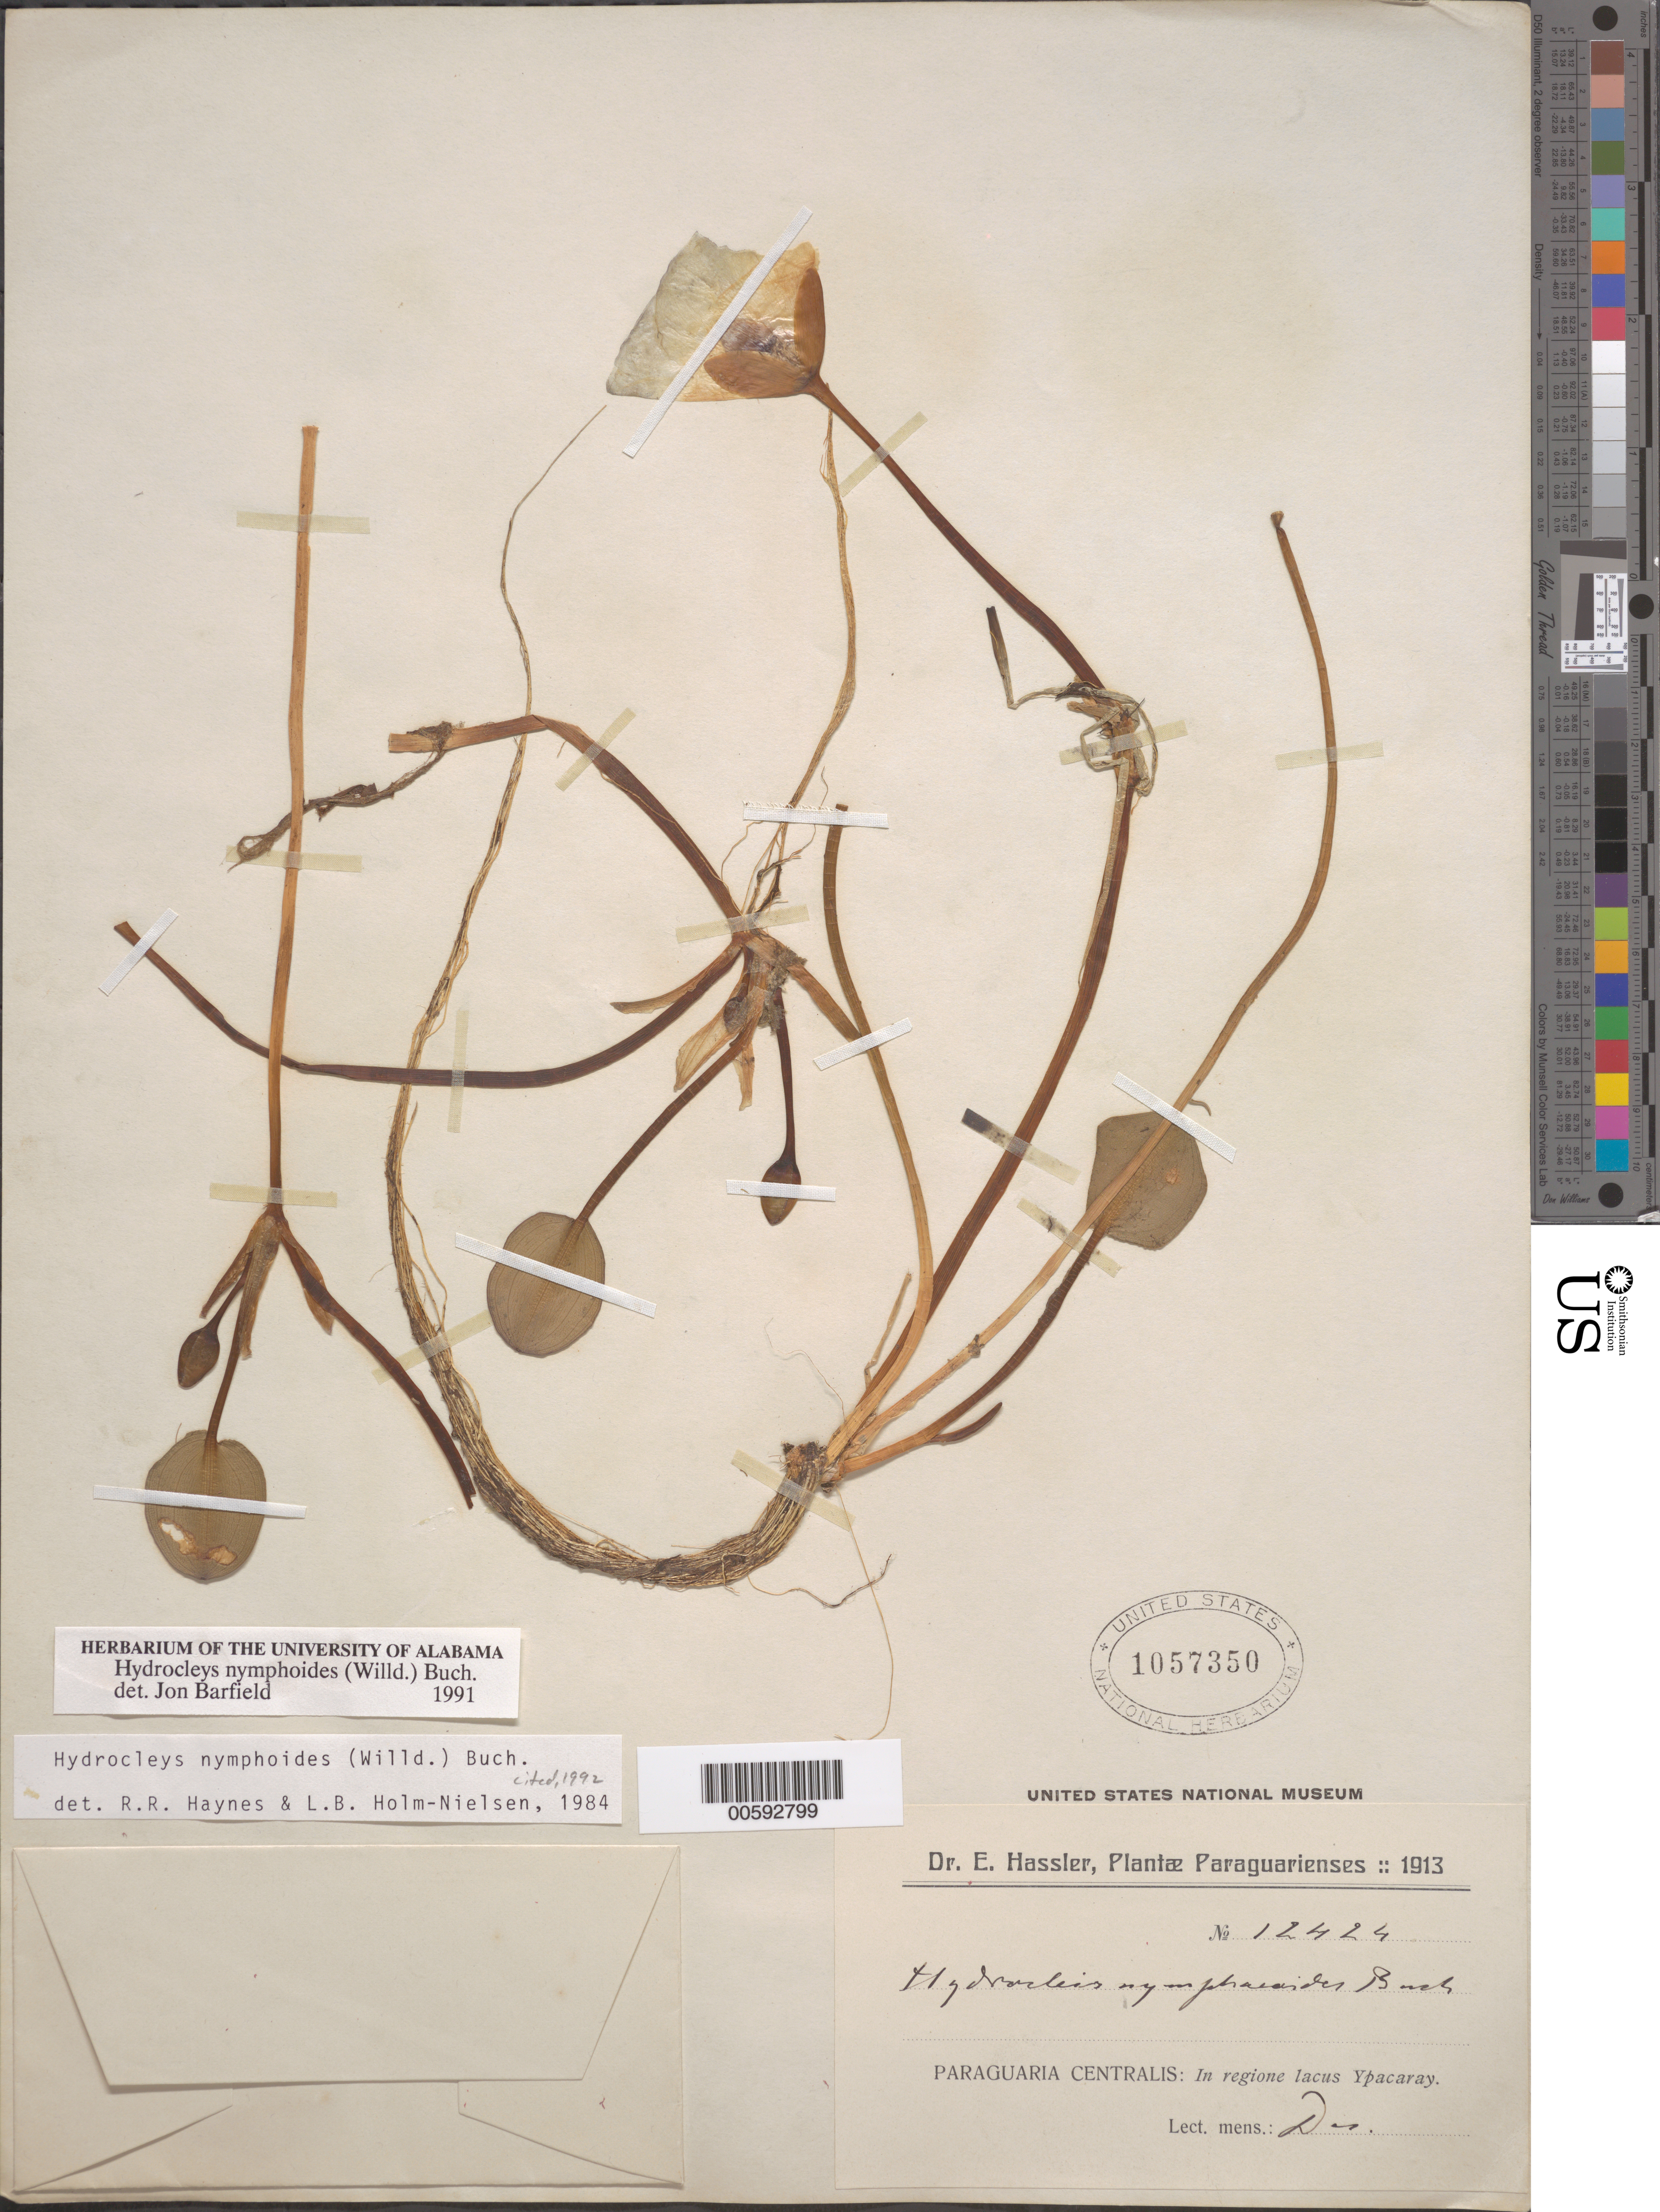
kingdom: Plantae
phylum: Tracheophyta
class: Liliopsida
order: Alismatales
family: Alismataceae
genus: Hydrocleys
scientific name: Hydrocleys nymphoides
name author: (Humb. & Bonpl. ex Willd.) Buchenau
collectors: D. Hassler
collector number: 12424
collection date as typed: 1913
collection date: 1913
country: Paraguay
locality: Upacaray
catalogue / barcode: US 1057350